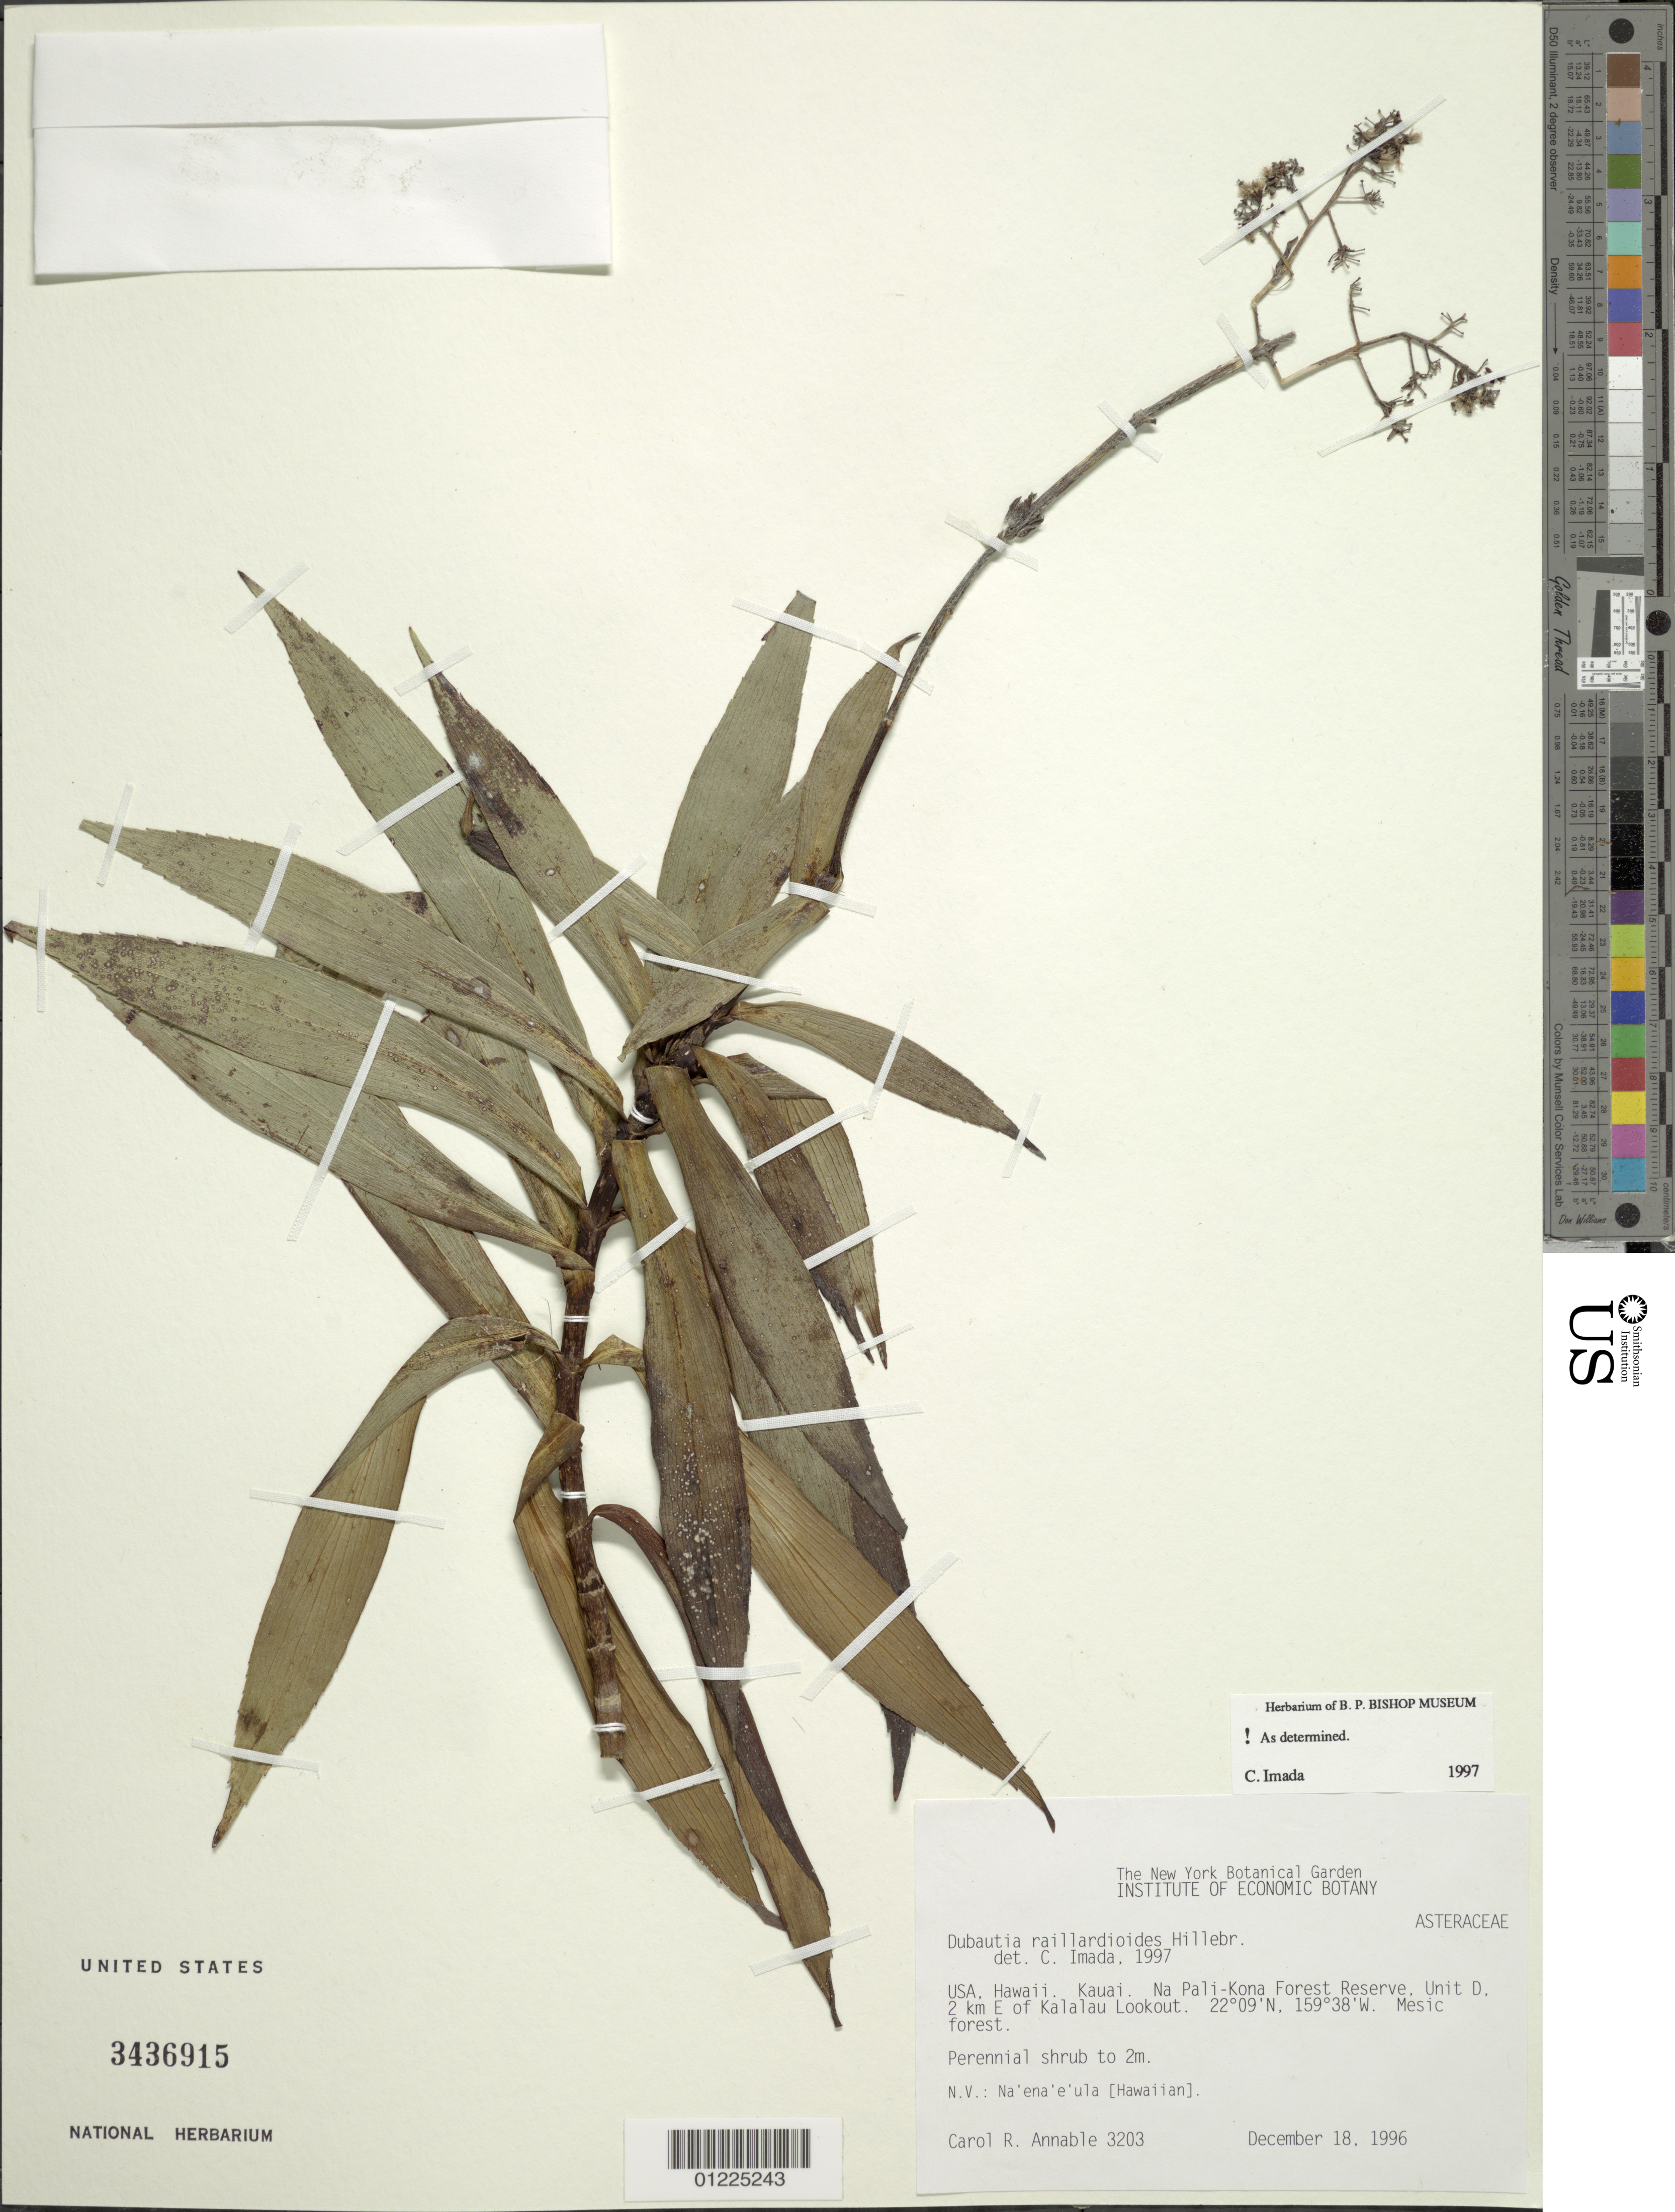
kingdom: Plantae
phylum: Tracheophyta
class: Magnoliopsida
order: Asterales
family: Asteraceae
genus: Dubautia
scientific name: Dubautia raillardioides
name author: Hillebr.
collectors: C. R. Annable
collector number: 3203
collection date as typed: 18 Dec 1996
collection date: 1996-12-18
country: United States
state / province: Hawaii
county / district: Kauai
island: Kaua'i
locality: Na Pali-Kona Forest Reserve, Unit D, 2 km E of Kalalau lookout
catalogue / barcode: US 3436915